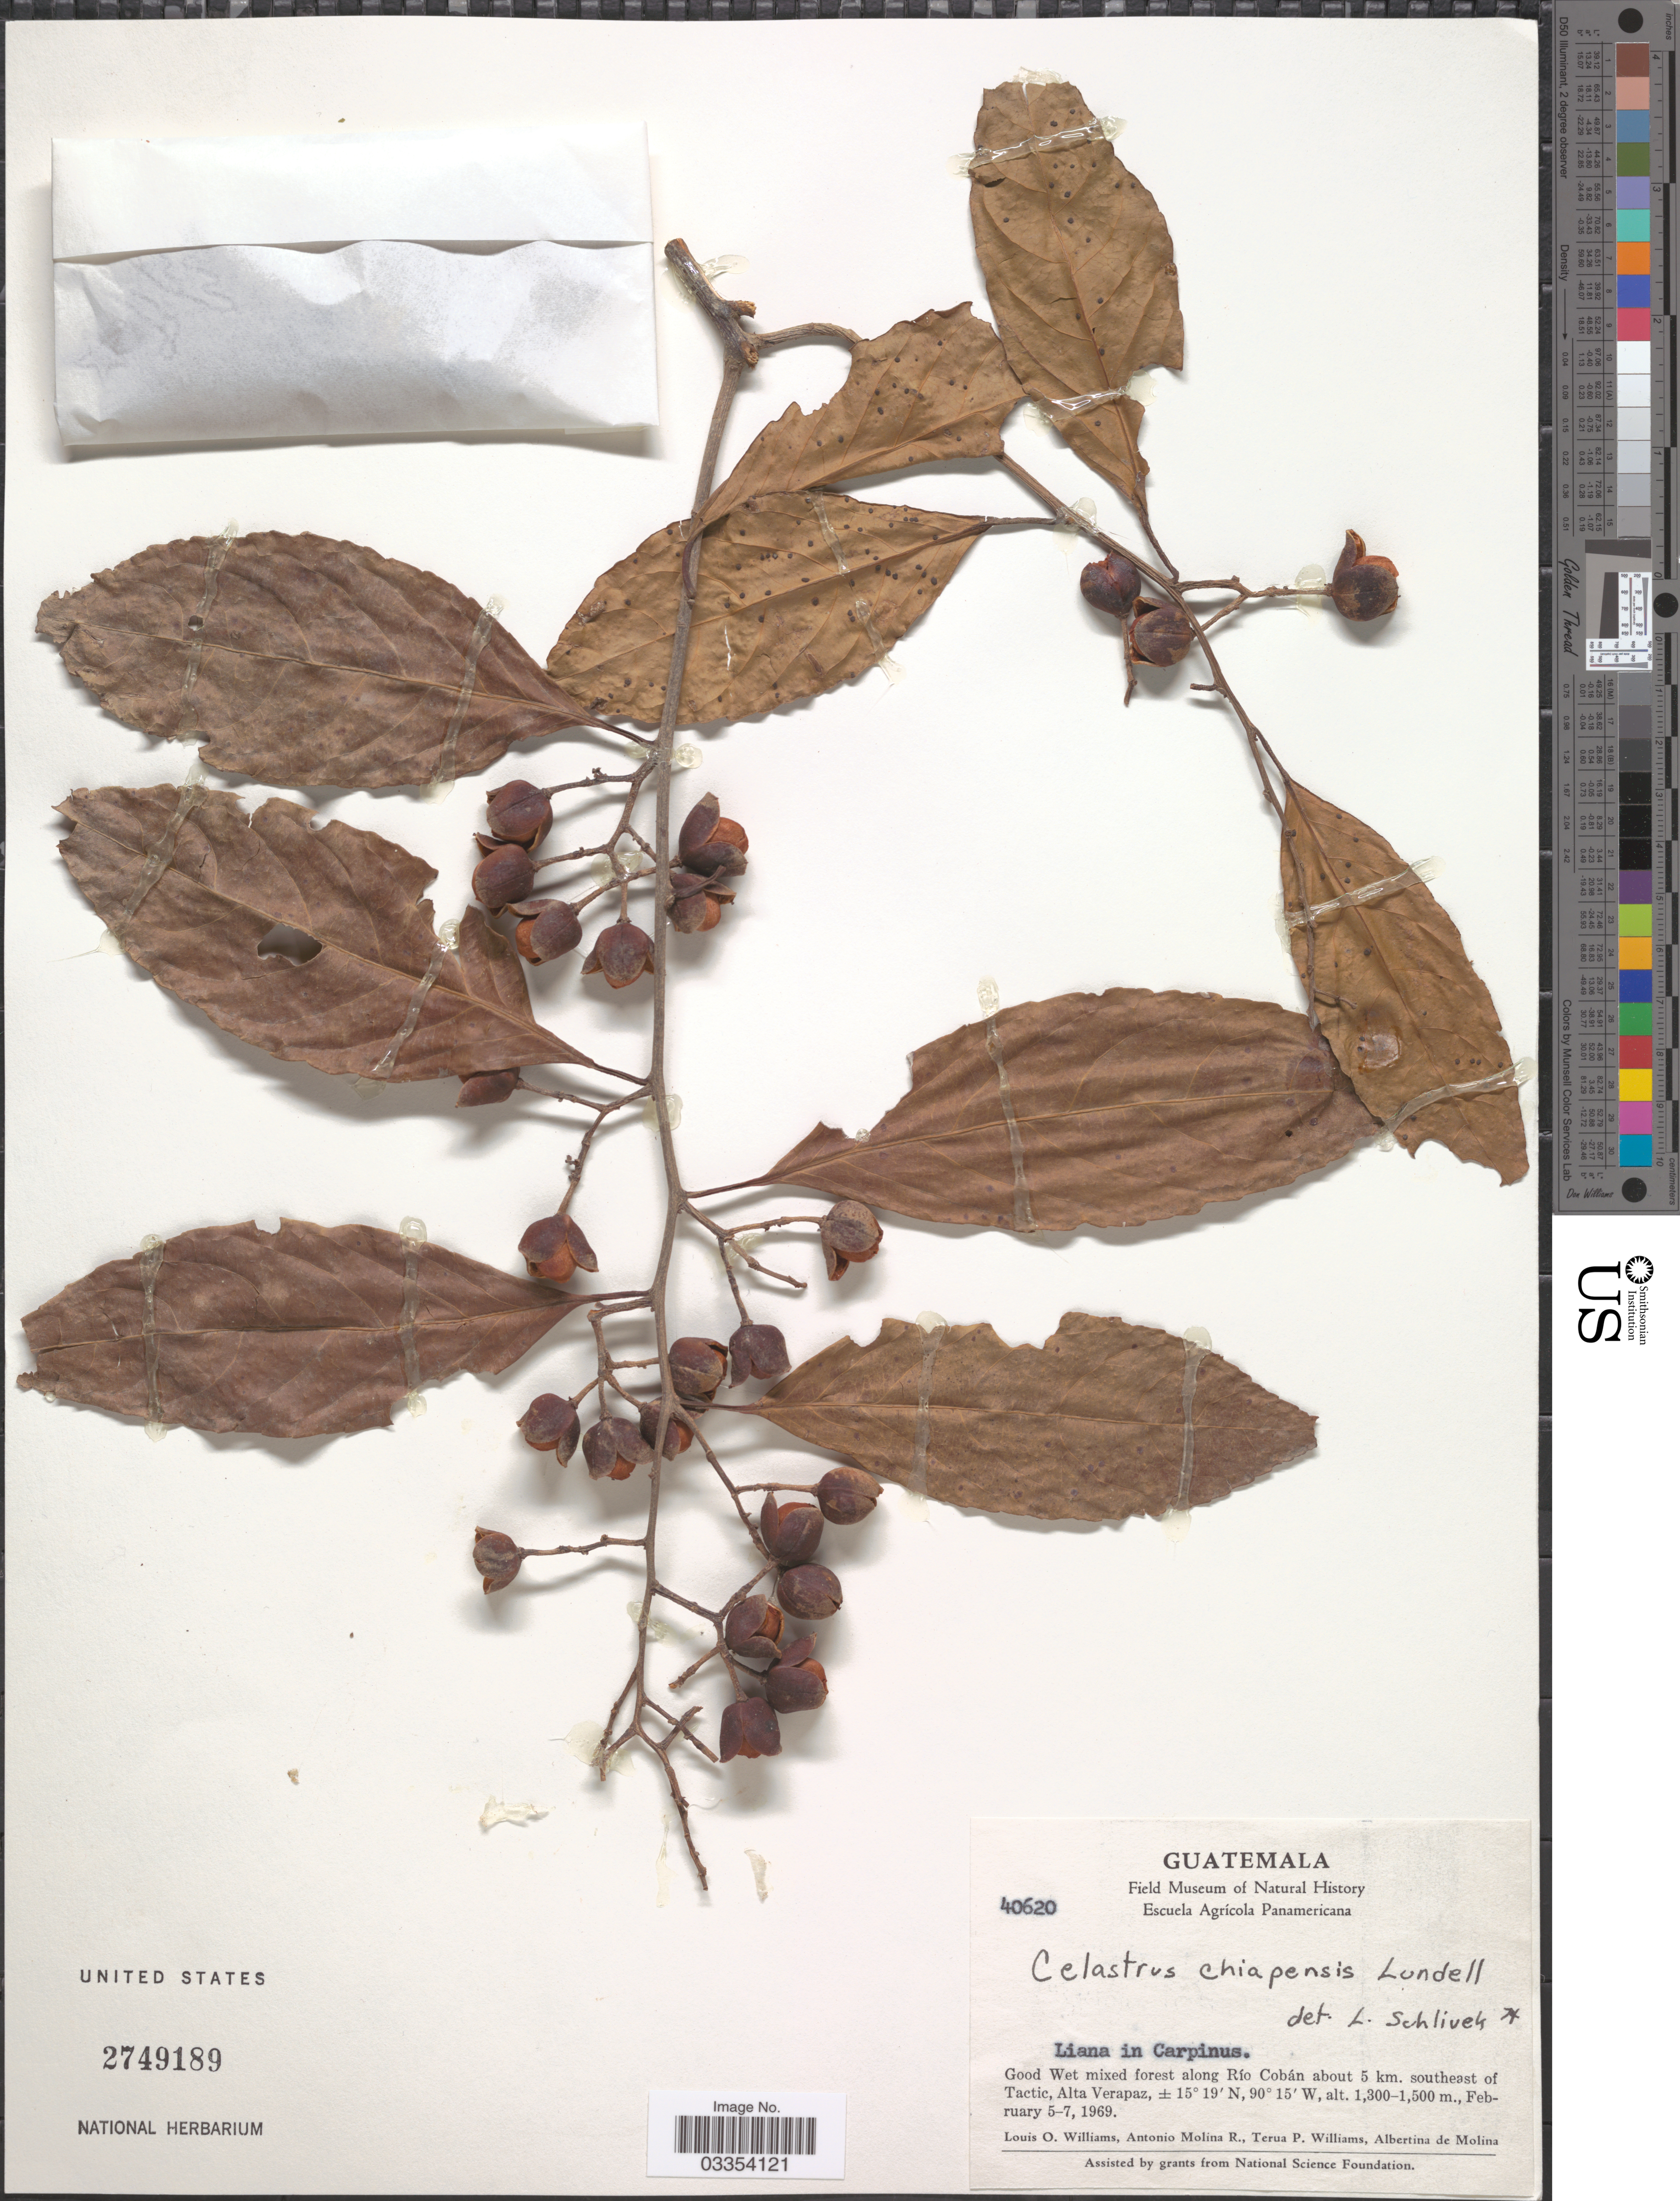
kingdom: Plantae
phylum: Tracheophyta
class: Magnoliopsida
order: Celastrales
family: Celastraceae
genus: Celastrus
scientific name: Celastrus vulcanicola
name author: Donn. Sm.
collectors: L. O. Williams, A. Molina R., T. Williams & A. R. Molina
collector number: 40620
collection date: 1969-02-05/1969-02-07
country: Guatemala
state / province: Alta Verapaz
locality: Good Wet mixed forest along Río Cobán about 5 km. southeast of Tactic.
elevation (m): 1300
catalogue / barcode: US 2749189